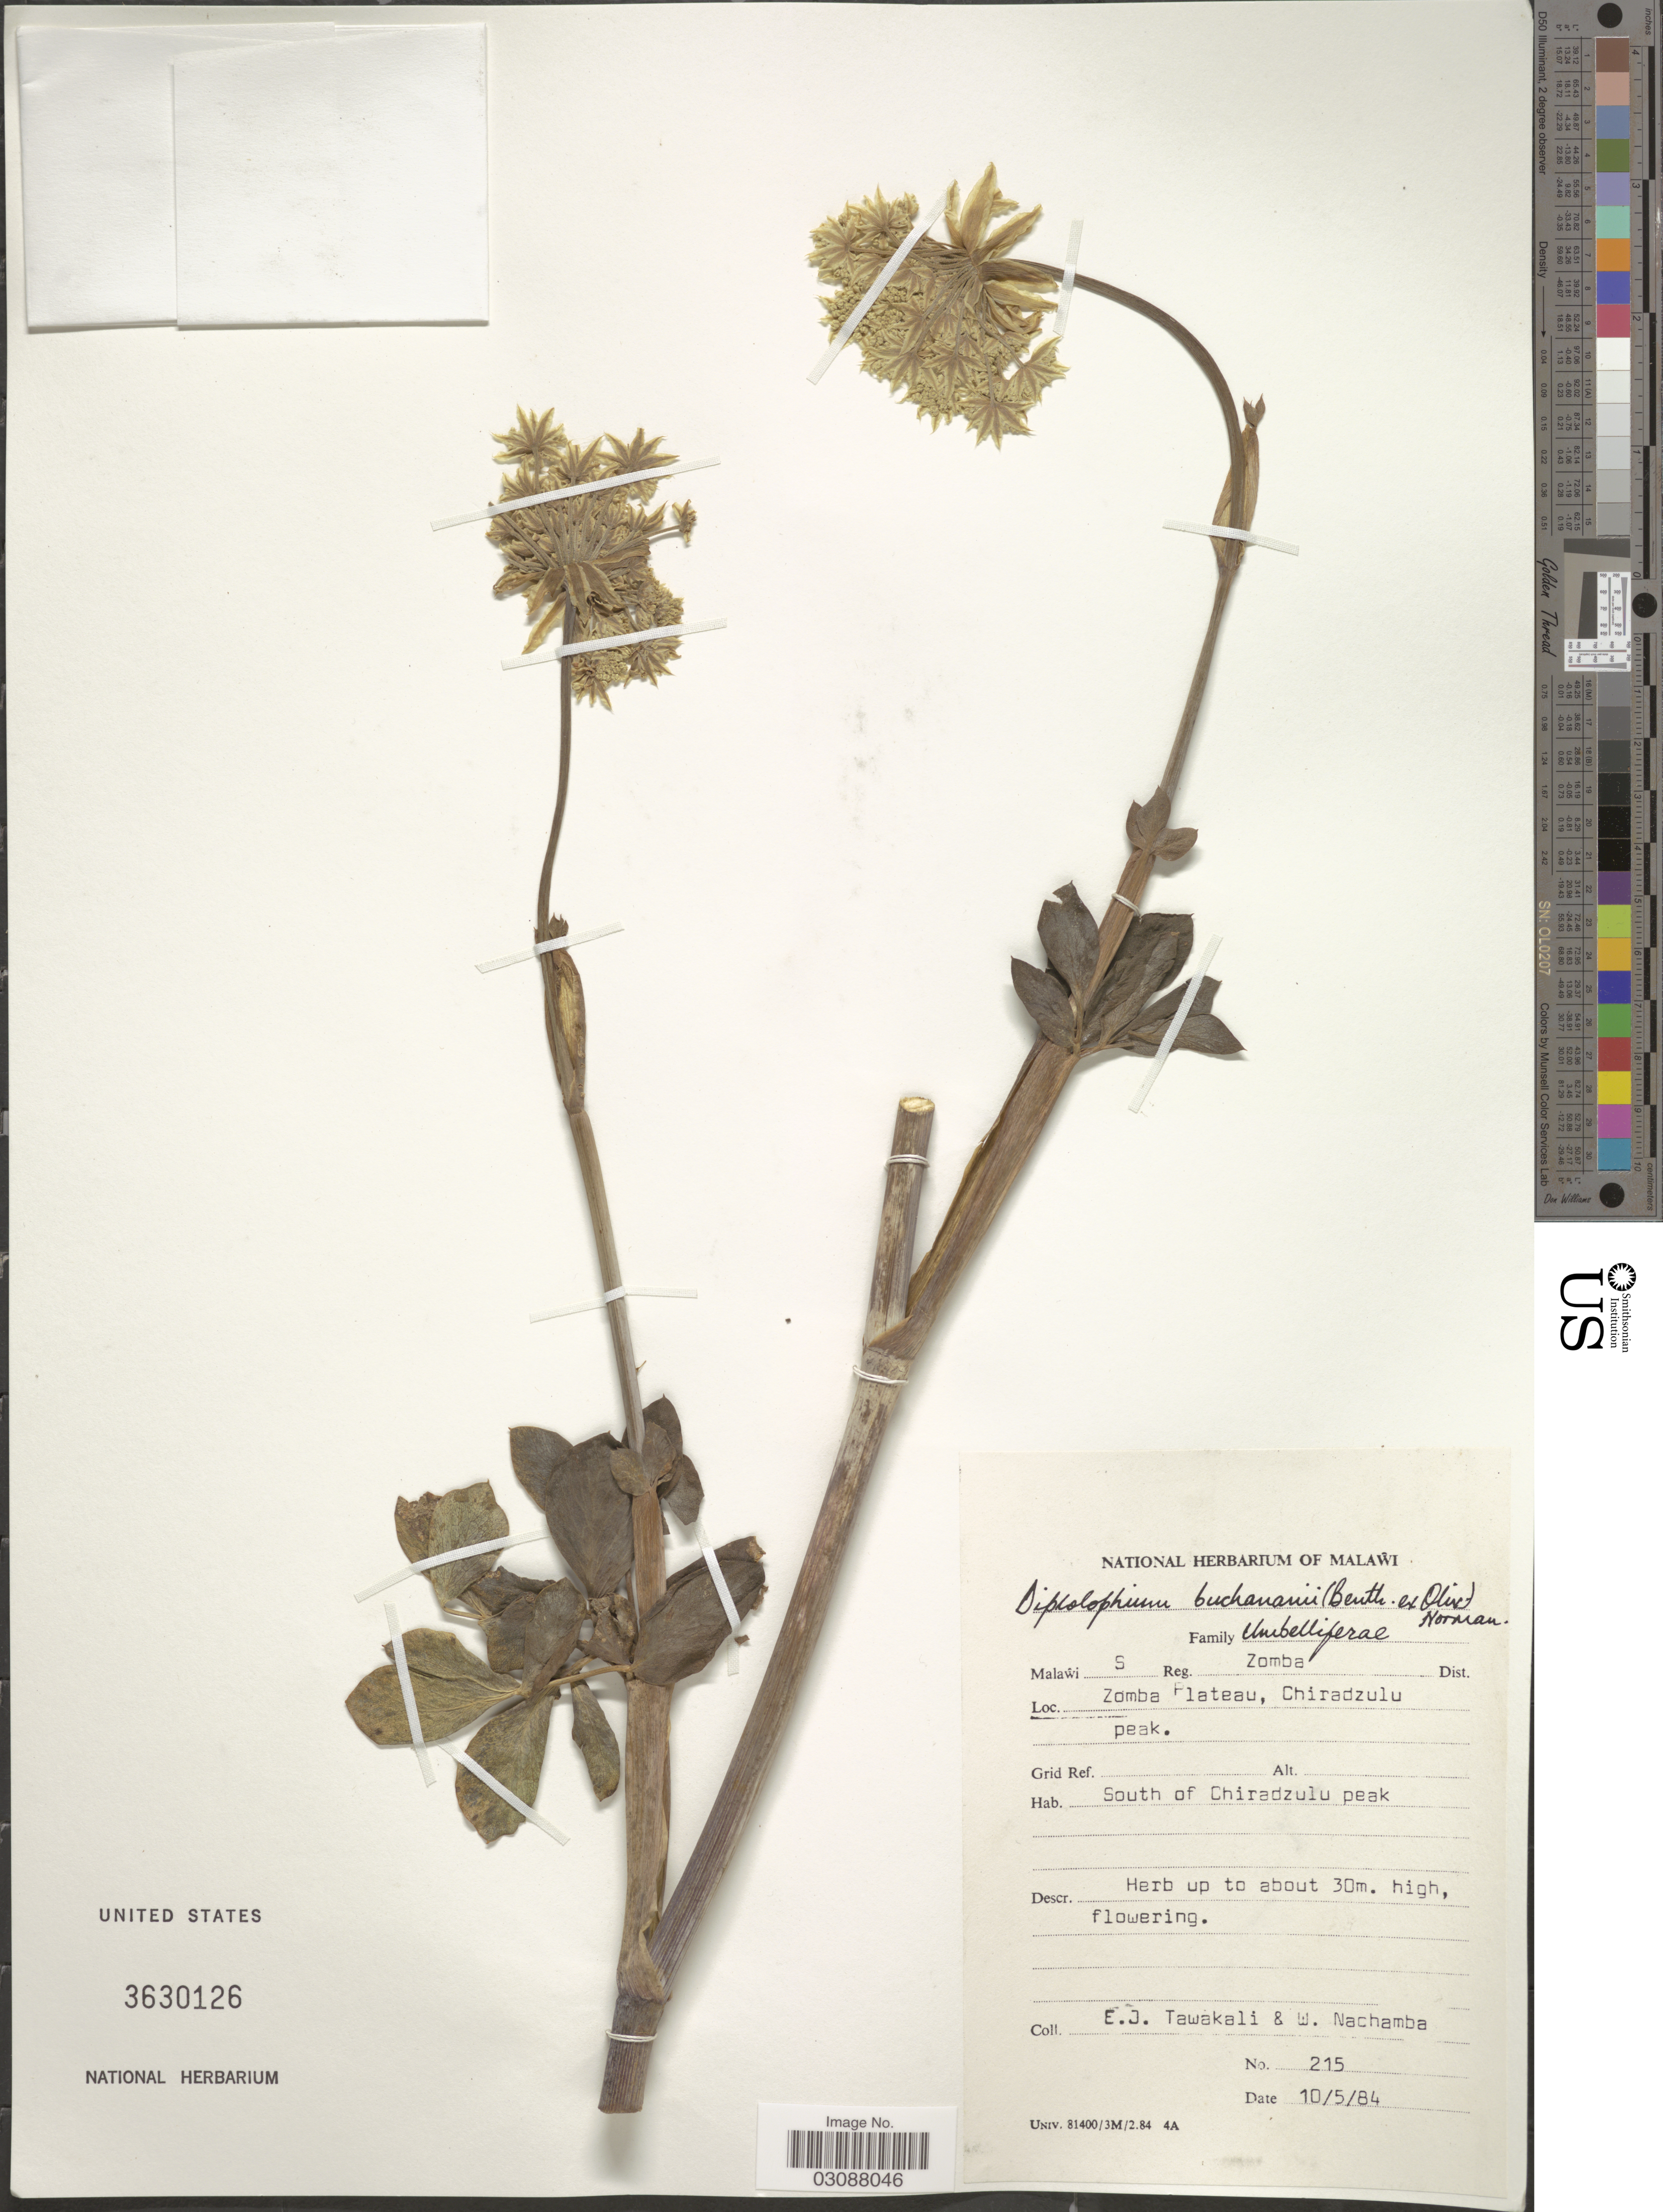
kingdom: Plantae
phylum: Tracheophyta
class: Magnoliopsida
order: Apiales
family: Apiaceae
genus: Diplolophium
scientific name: Diplolophium buchananii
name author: (Benth. ex Oliv.) C. Norman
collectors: E. Tawakali & W. Nachamba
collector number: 215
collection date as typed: Transcribed d/m/y: 10/5/84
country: Malawi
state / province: Southern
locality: S Reg. Zomba Dist. Zomba Plateau, Chiradzulu peak. South of Chiradzulu peak.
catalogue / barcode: US 3630126